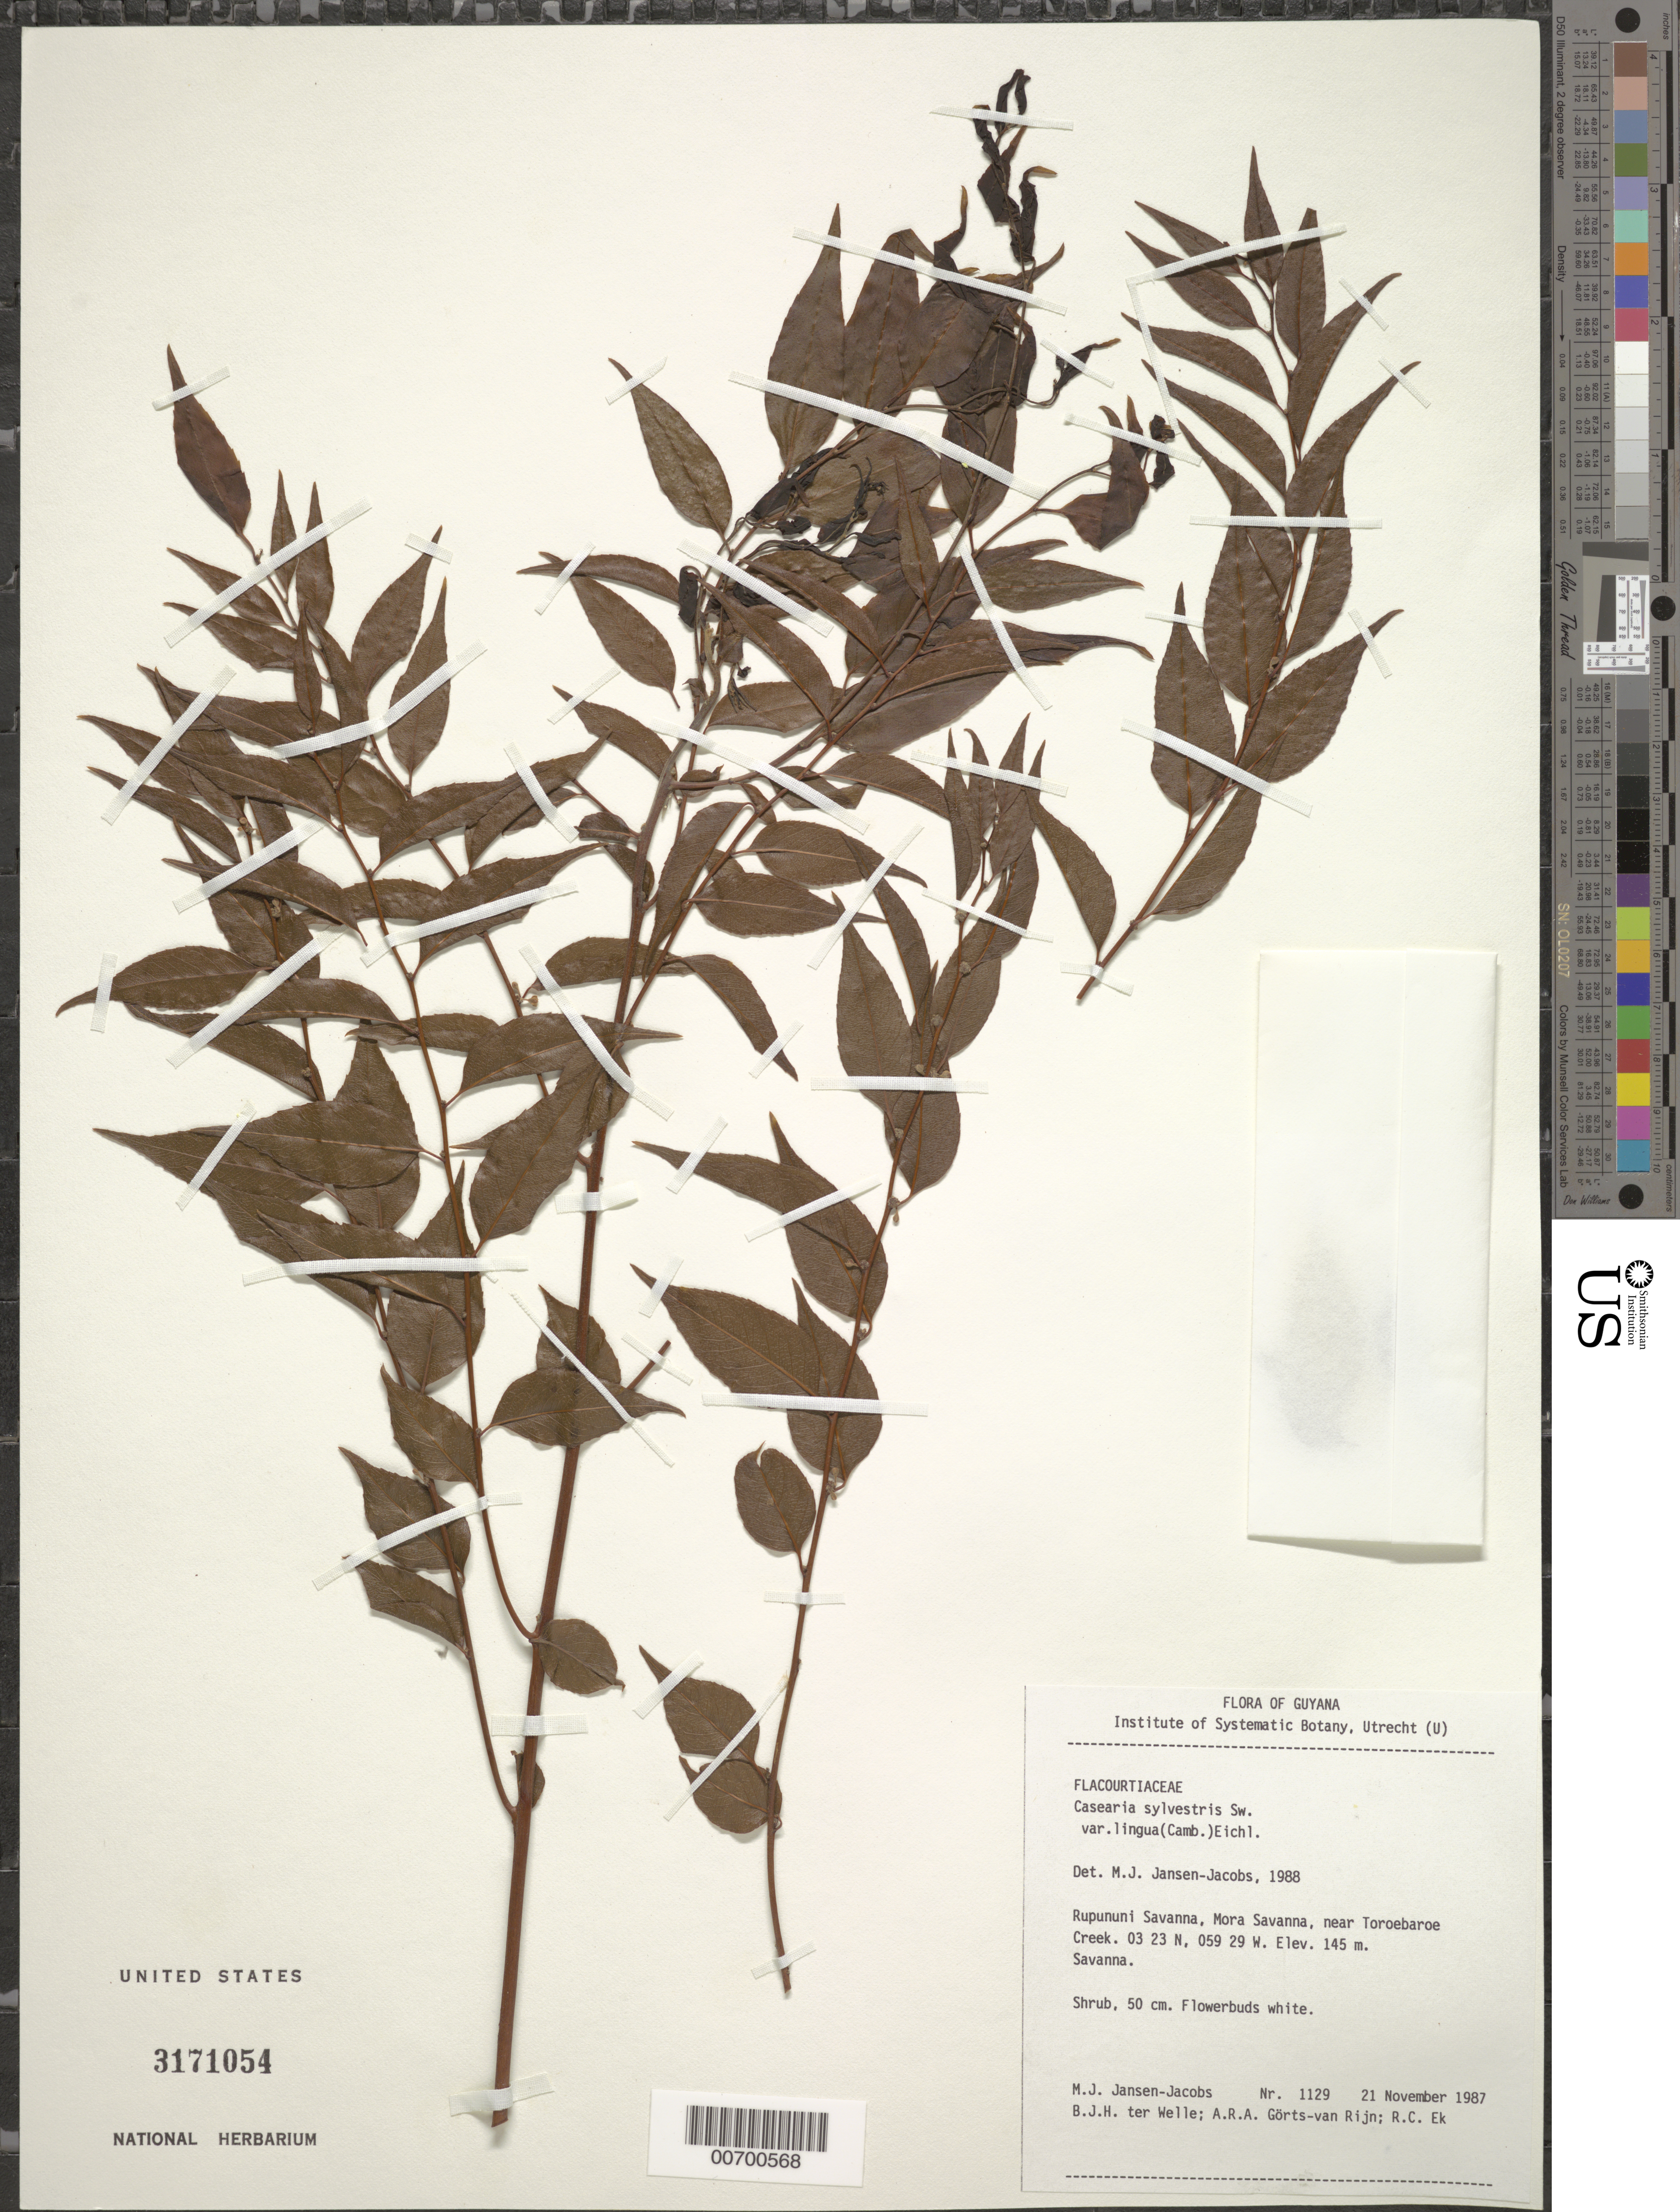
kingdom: Plantae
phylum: Tracheophyta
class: Magnoliopsida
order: Malpighiales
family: Salicaceae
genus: Casearia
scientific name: Casearia sylvestris var. lingua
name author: (Cambess.) Eichler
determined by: Jansen-Jacobs, M. J., (U), Nationaal Herbarium Nederland, Utrecht University branch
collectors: M. J. Jansen-Jacobs, B. Welle, A. .R. A. Görts-van Rijn & R. C. Ek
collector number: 1129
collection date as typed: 21-Nov-87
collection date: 1987-11-21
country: Guyana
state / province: U. Takutu-U. Essequibo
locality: Rupununi Savanna, Mora Savanna, near Toroebaroe Creek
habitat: Savanna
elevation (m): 145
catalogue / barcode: US 3171054